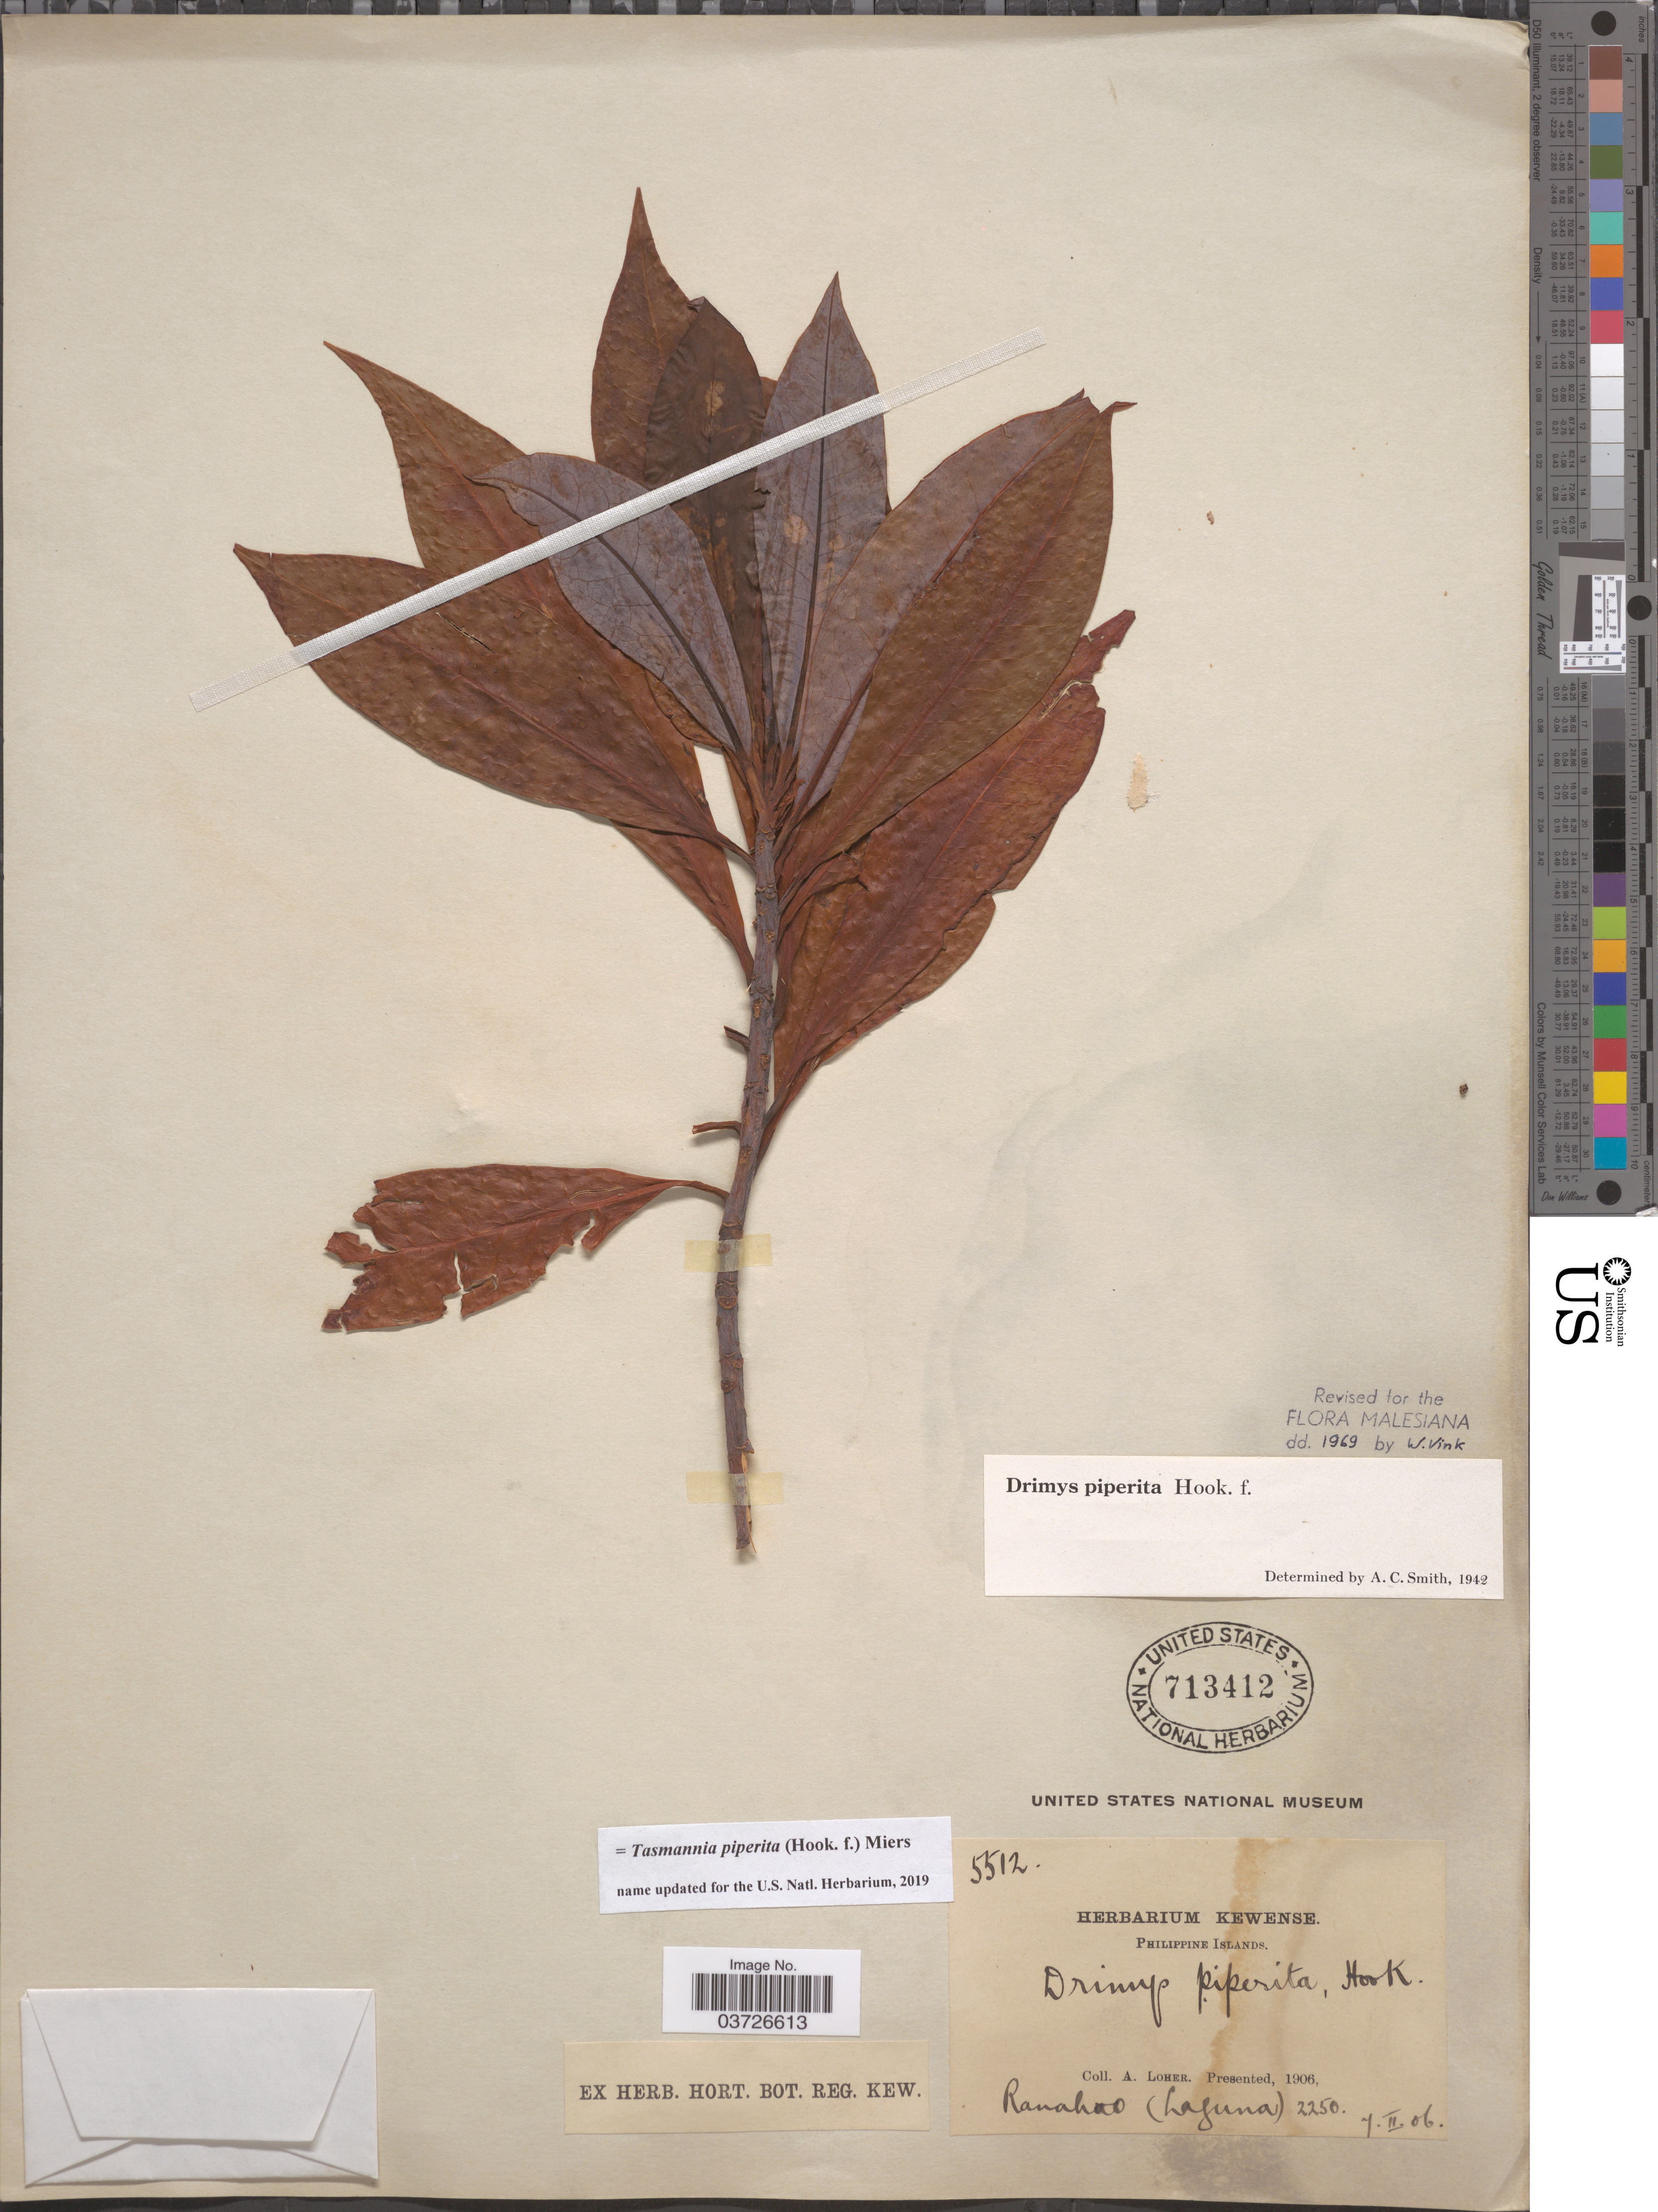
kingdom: Plantae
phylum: Tracheophyta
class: Magnoliopsida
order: Canellales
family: Winteraceae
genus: Tasmannia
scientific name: Tasmannia piperita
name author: (Hook. f.) Miers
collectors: A. Loher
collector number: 5512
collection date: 1906-02-07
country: Philippines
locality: Philippine Islands. Ranahao (Laguna).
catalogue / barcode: US 713412